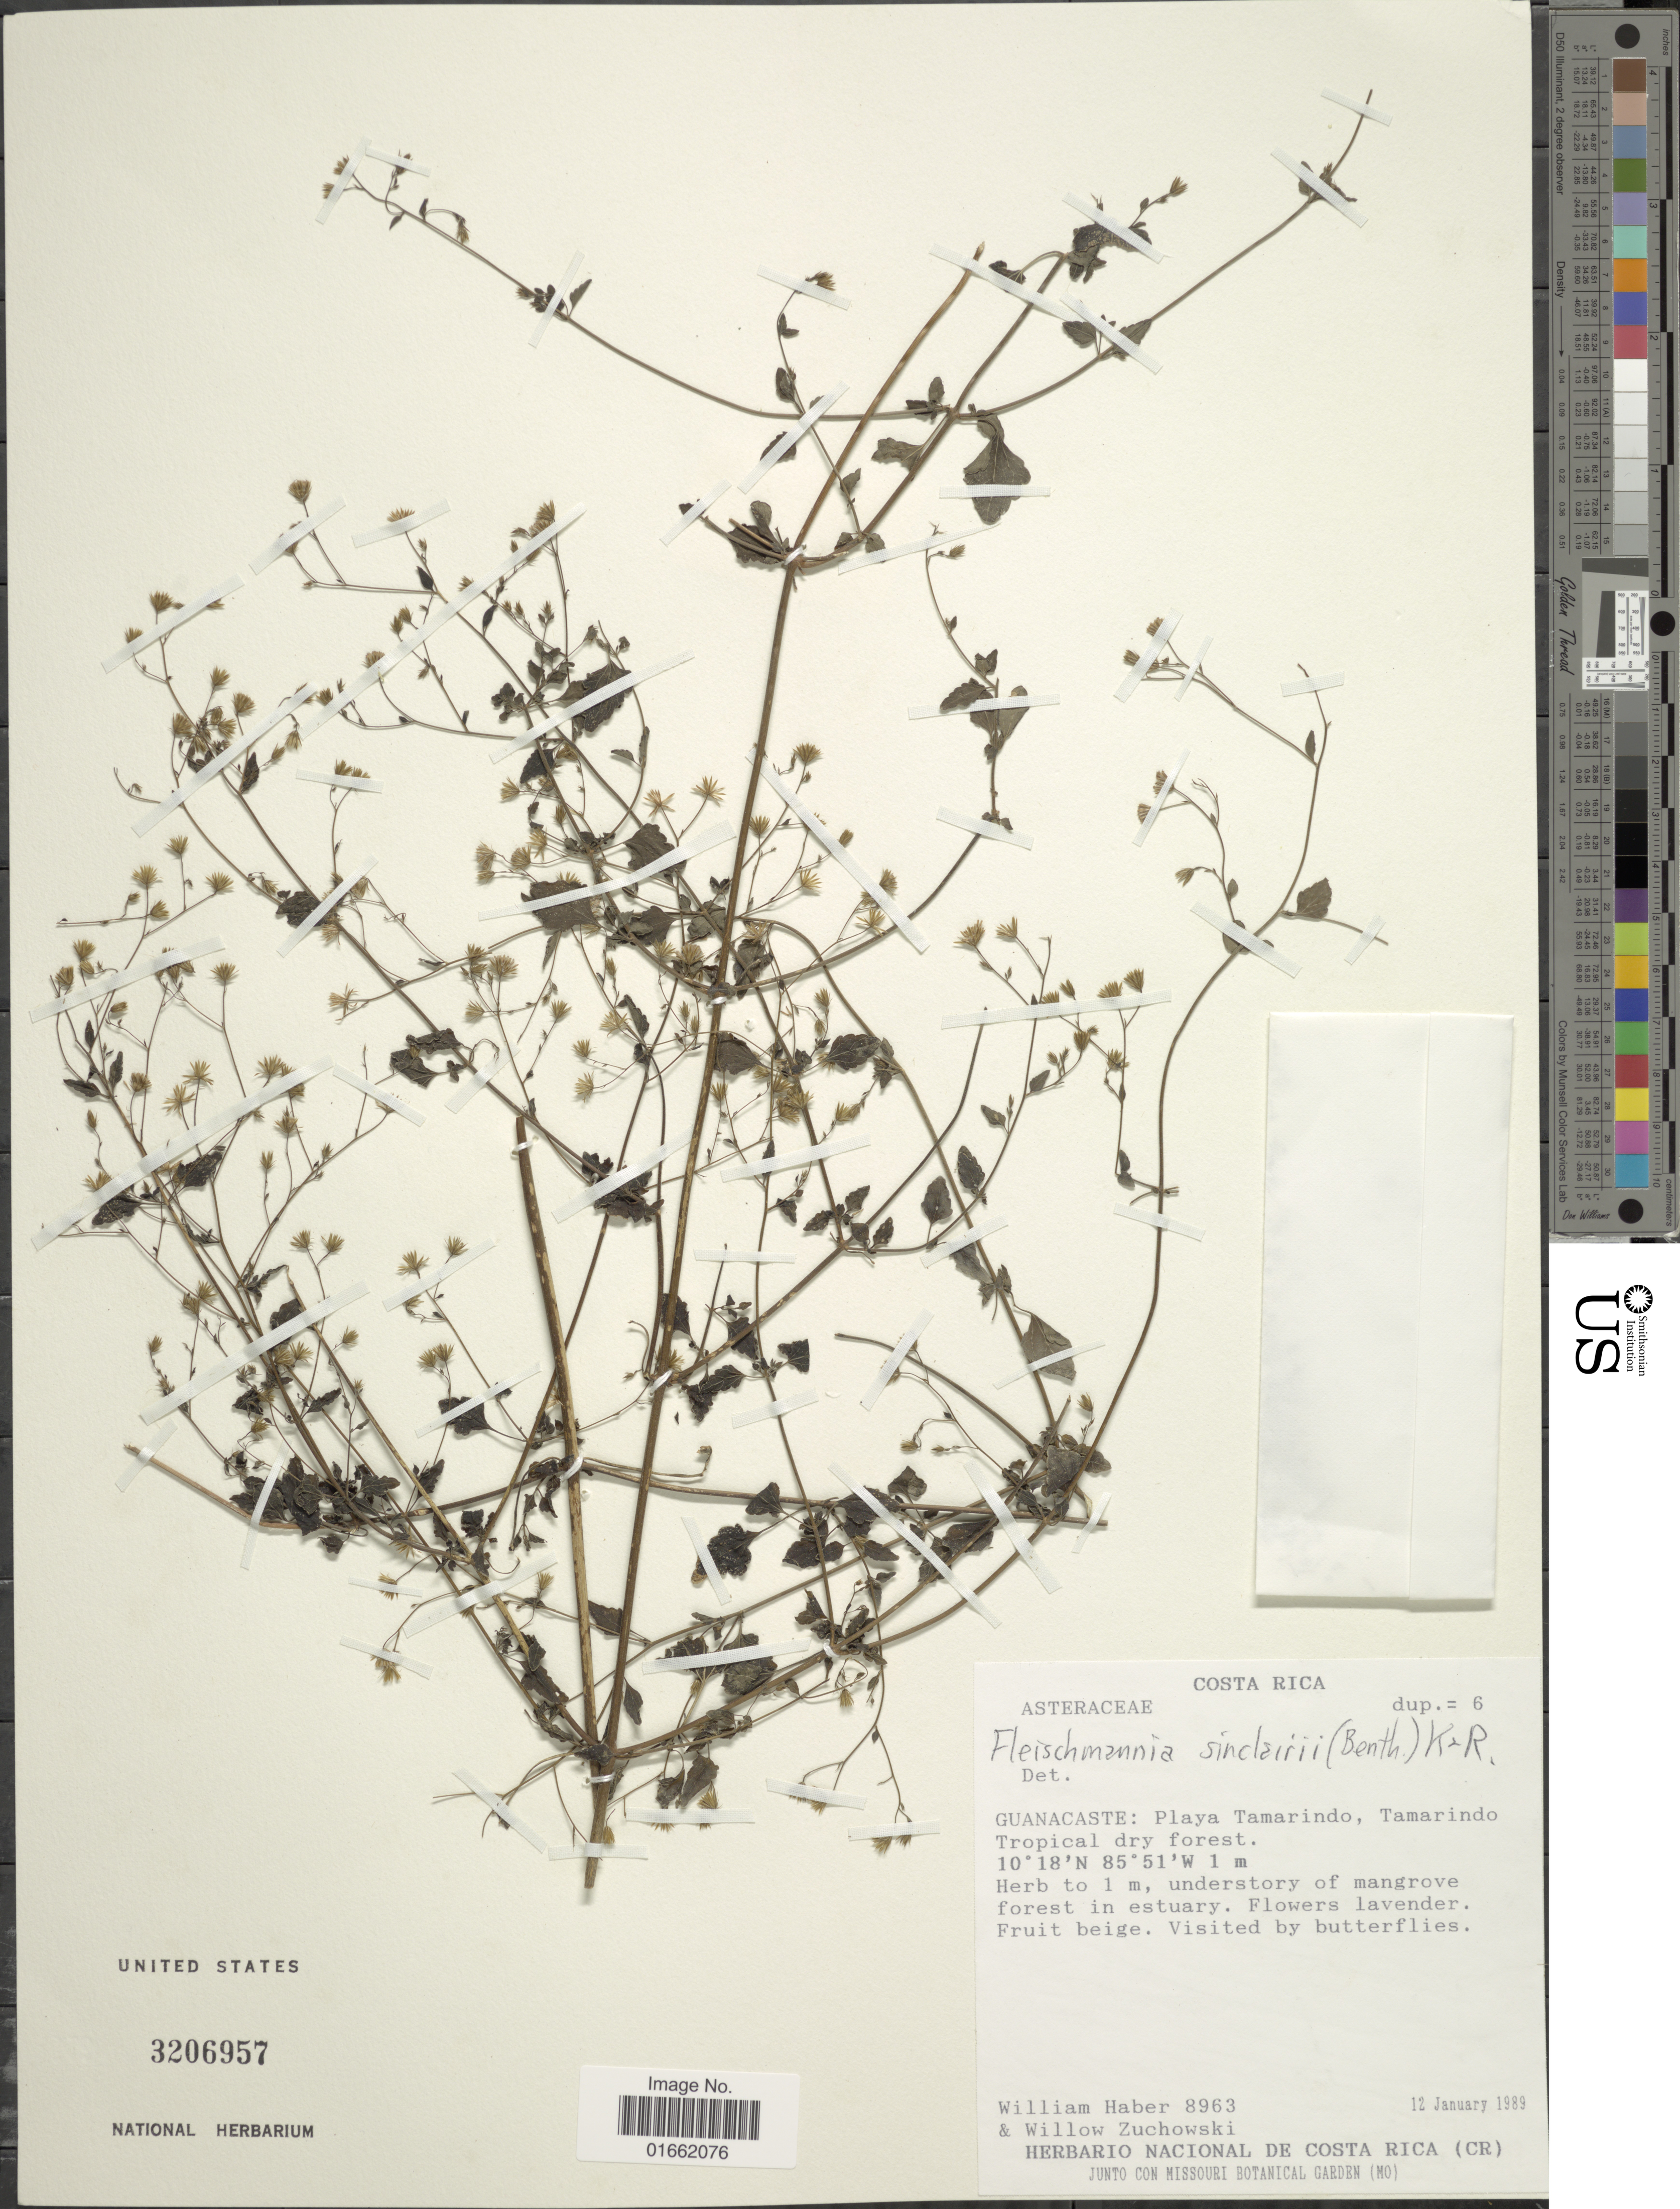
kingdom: Plantae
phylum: Tracheophyta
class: Magnoliopsida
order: Asterales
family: Asteraceae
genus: Fleischmannia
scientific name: Fleischmannia sinclairii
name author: (Benth. ex Oerst.) R.M. King & H. Rob.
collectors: W. Haber & W. Zuchowski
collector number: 8963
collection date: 1989-01-12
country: Costa Rica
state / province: Guanacaste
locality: Guanacaste: Playa Tamarindo, Tamarindo Tropical dry forest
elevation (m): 1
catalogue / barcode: US 3206957